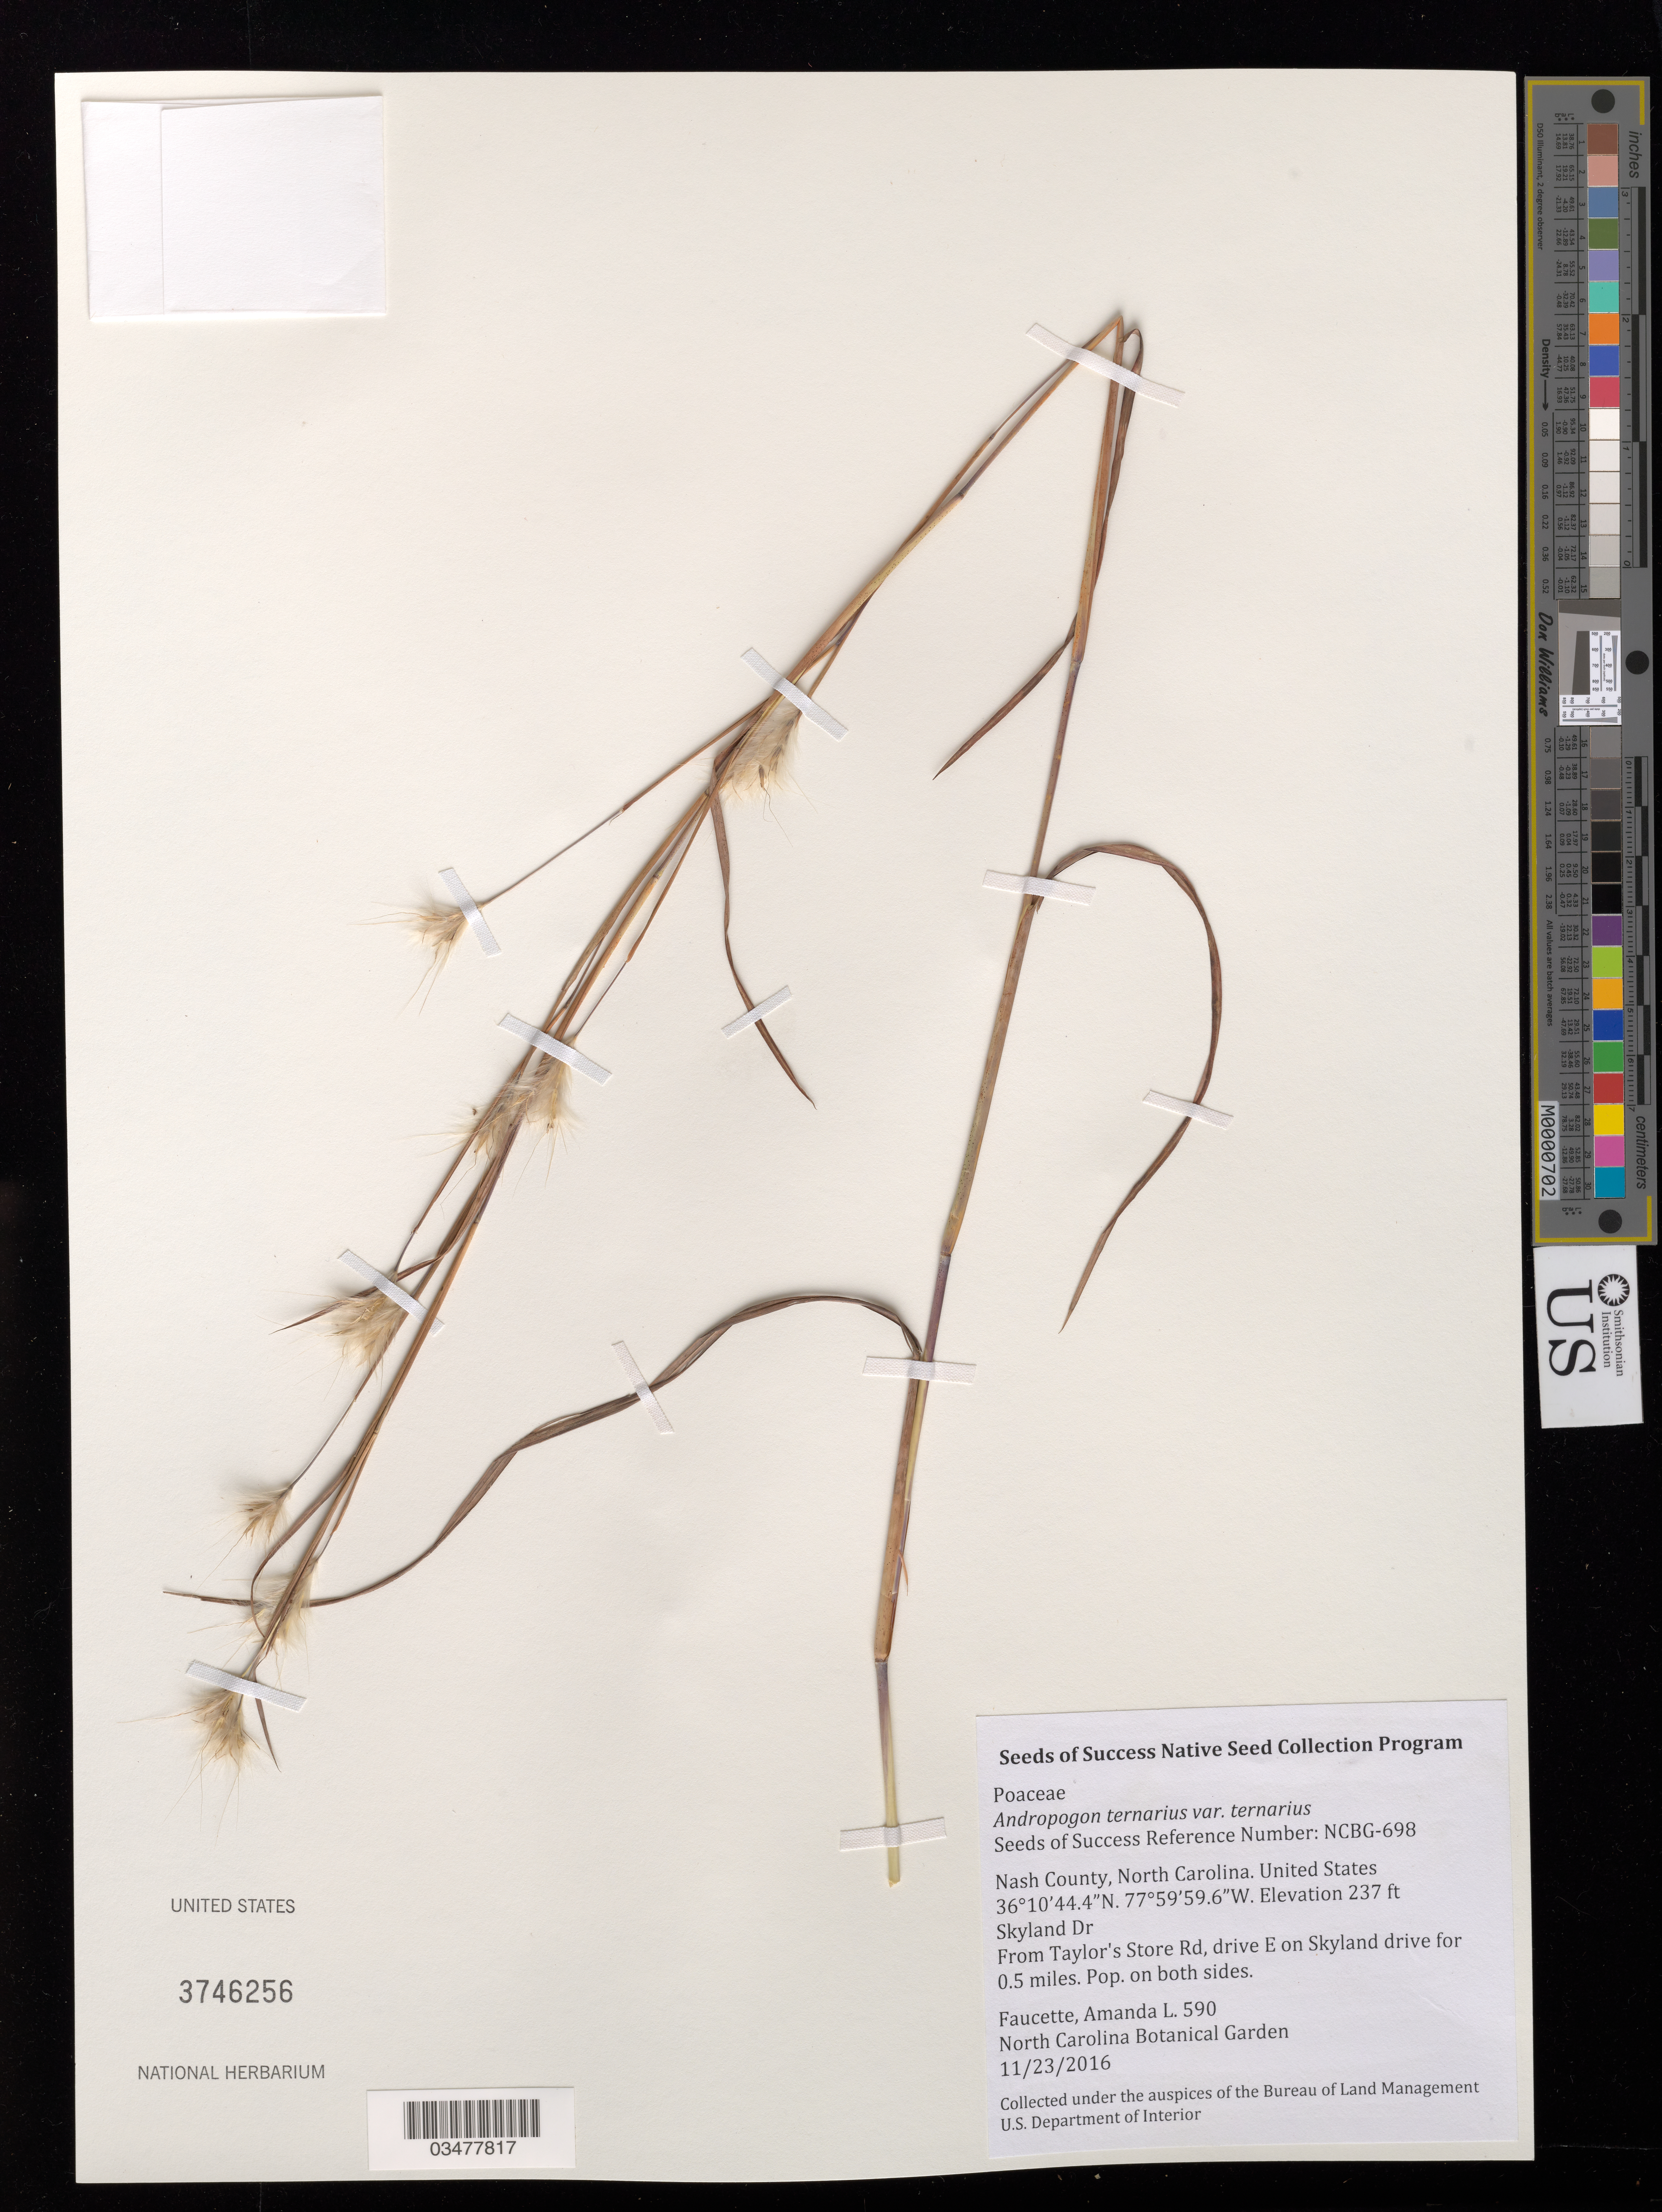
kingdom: Plantae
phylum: Tracheophyta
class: Liliopsida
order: Poales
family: Poaceae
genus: Andropogon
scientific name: Andropogon ternarius var. ternarius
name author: Michx.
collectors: A. Faucette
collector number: NCBG-698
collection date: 2016-11-23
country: United States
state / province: North Carolina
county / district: Nash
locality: Skyland Dr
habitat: Roadside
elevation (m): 72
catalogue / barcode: US 3746256